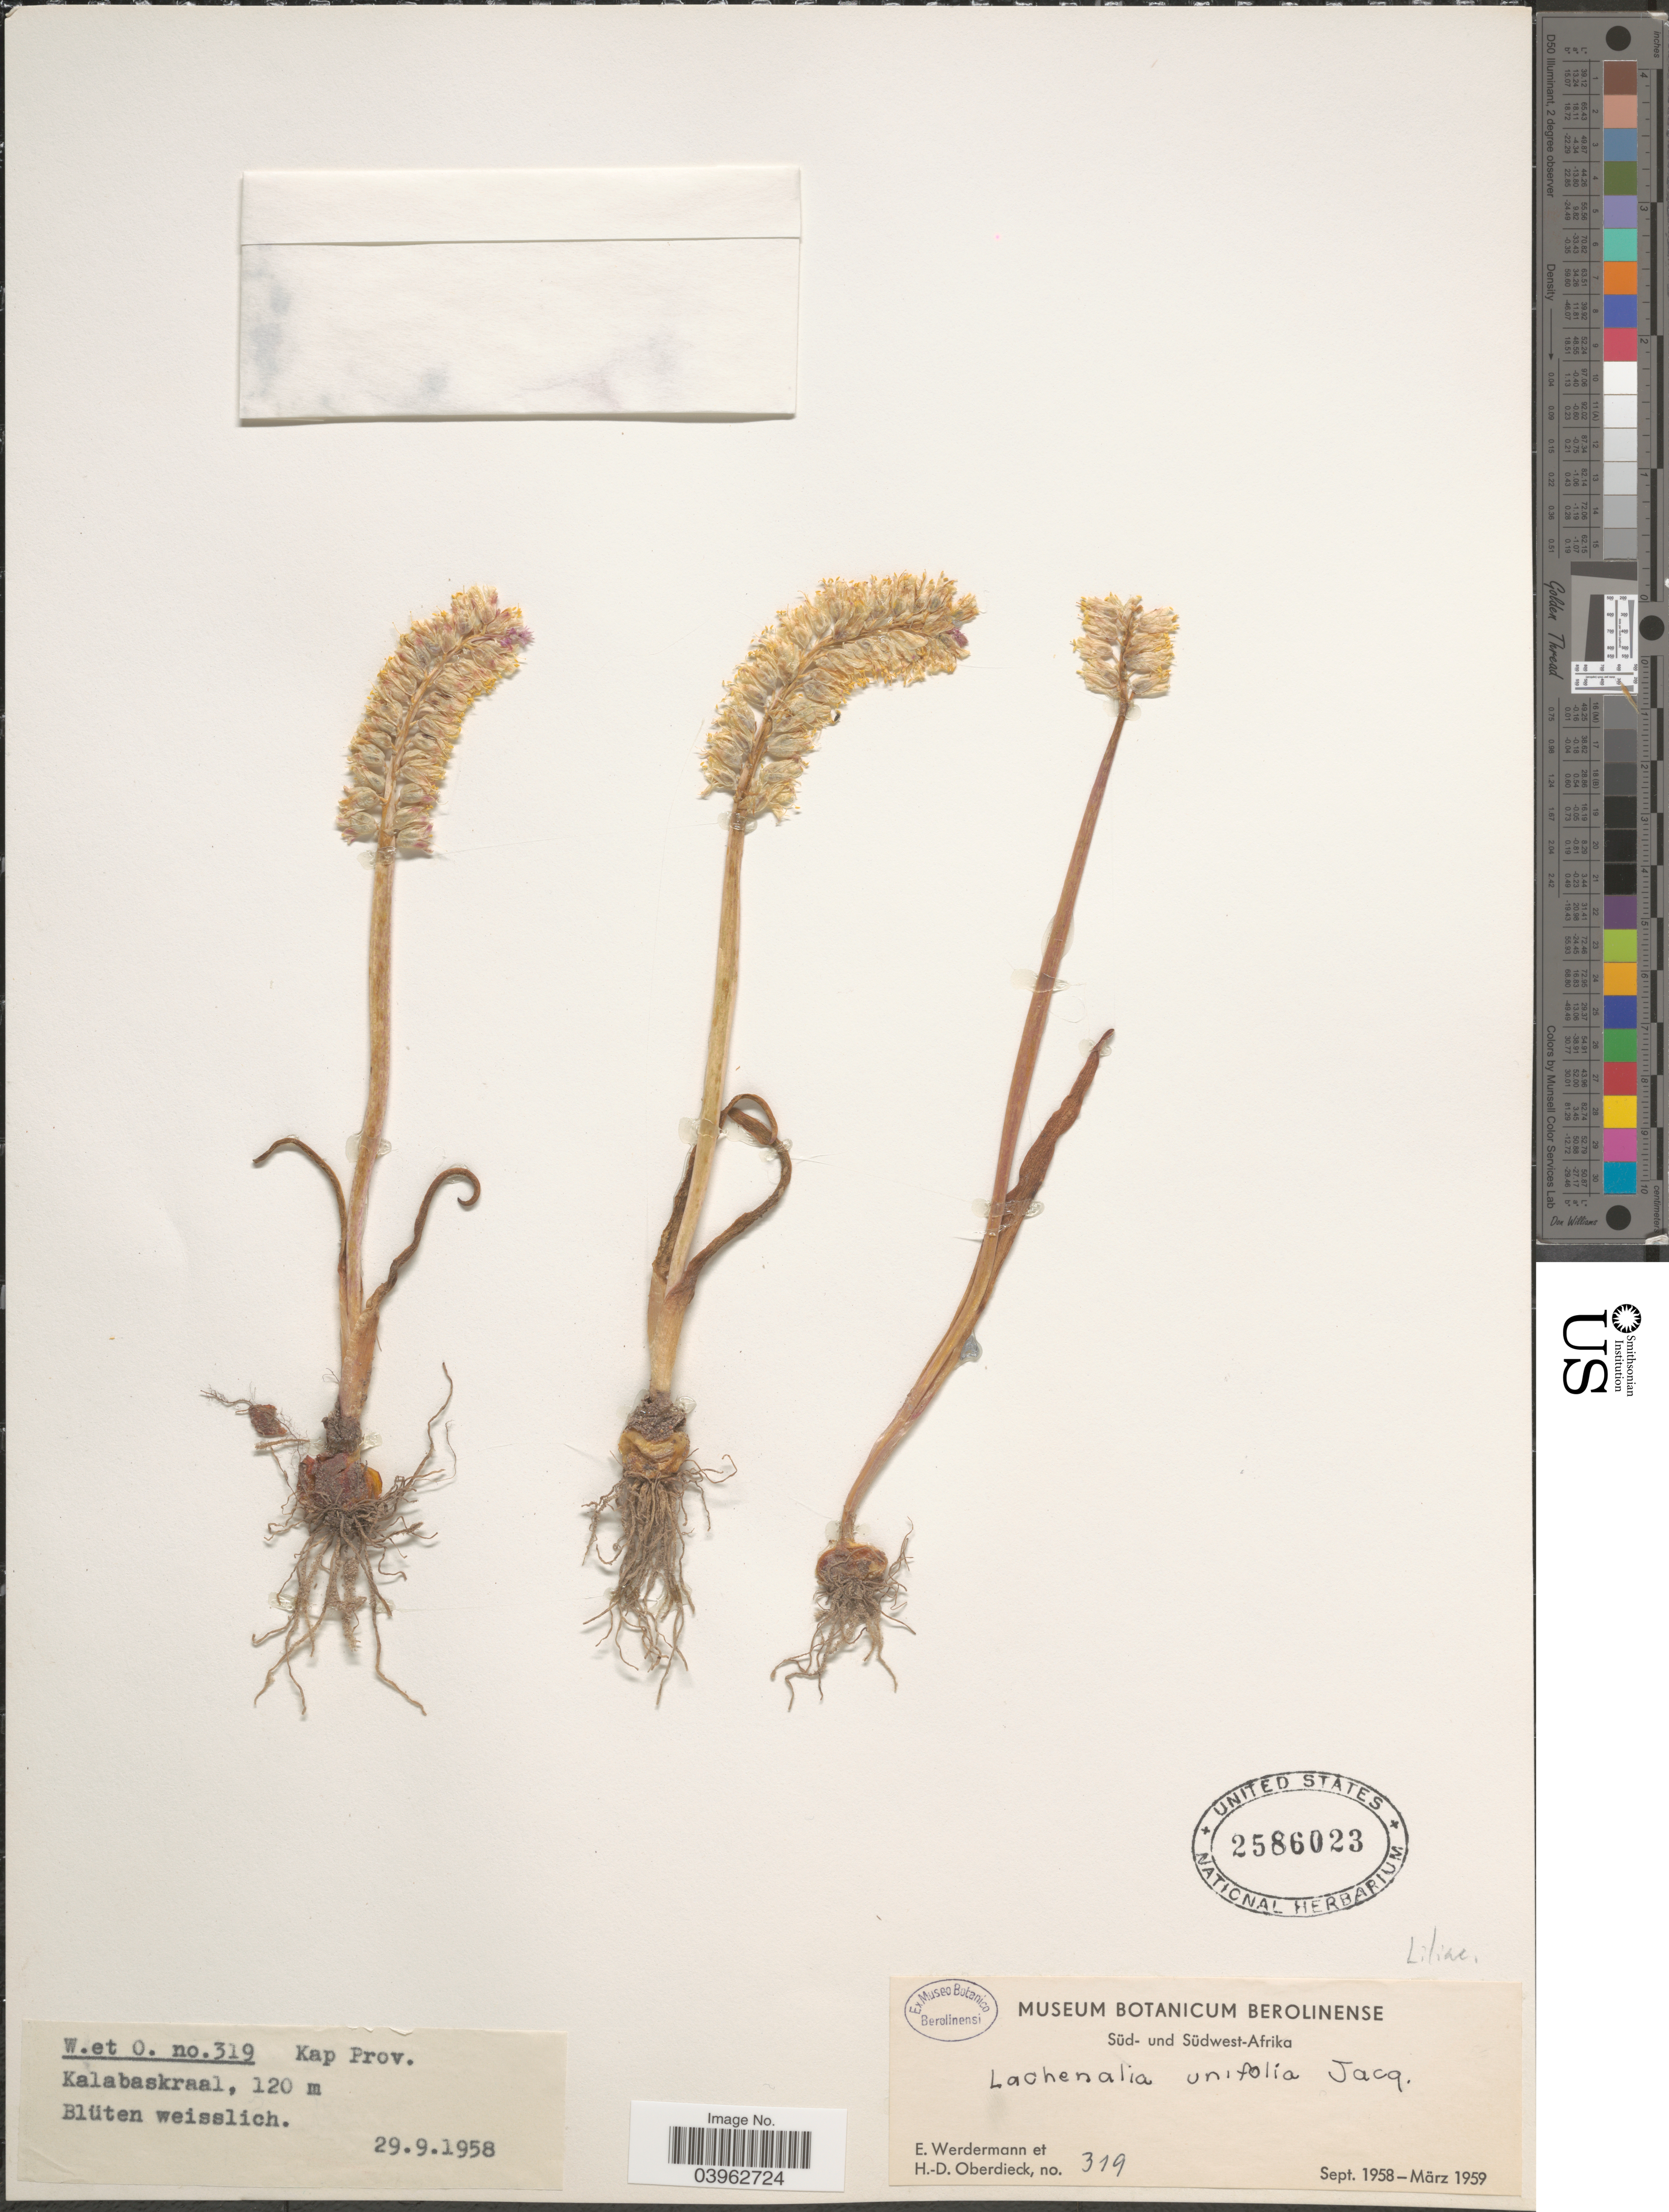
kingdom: Plantae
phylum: Tracheophyta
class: Liliopsida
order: Asparagales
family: Asparagaceae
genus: Lachenalia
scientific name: Lachenalia unifolia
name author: Jacq.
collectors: E. Werdermann & H. Oberdieck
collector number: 319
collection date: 1958-09-29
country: South Africa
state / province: Western Cape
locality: Kap Prov. Kalabaskraal.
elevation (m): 120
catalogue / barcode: US 2586023